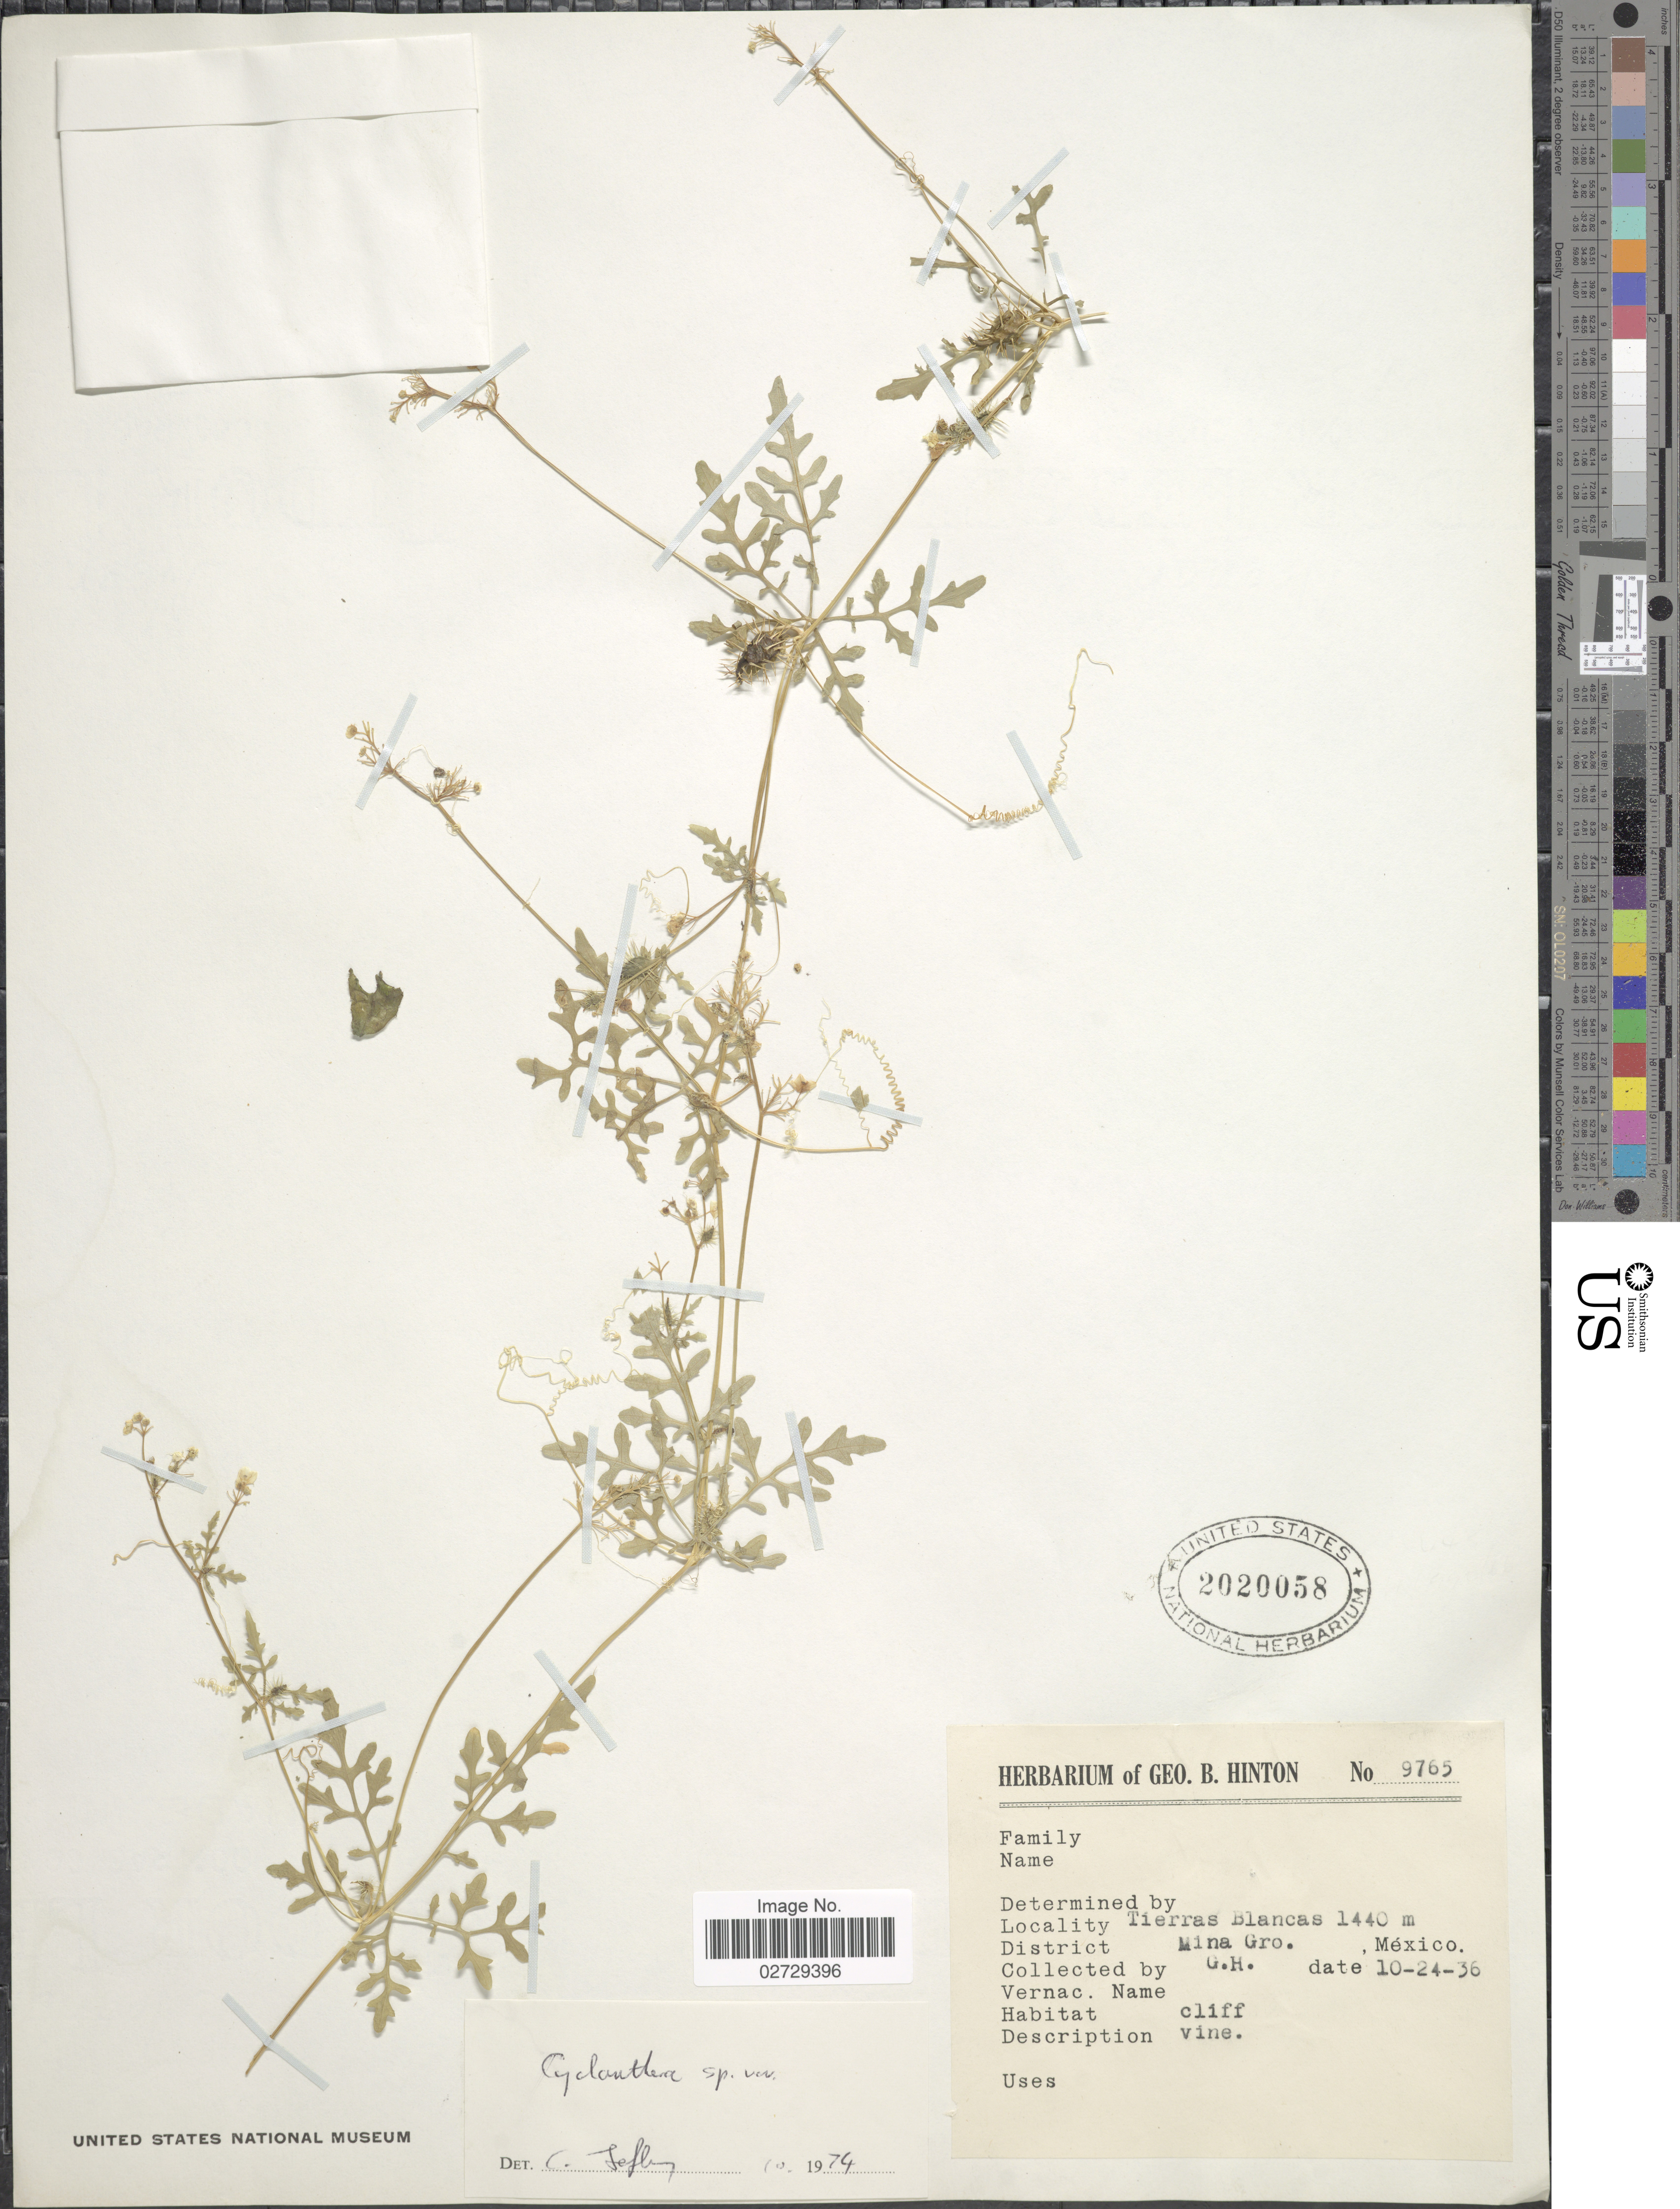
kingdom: Plantae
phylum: Tracheophyta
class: Magnoliopsida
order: Cucurbitales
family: Cucurbitaceae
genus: Cyclanthera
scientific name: Cyclanthera sp.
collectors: G. B. Hinton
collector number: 9765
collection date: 1936-10-24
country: Mexico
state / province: Guerrero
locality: Tierras Blancas. District: Mina.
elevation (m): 1440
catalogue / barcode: US 2020058